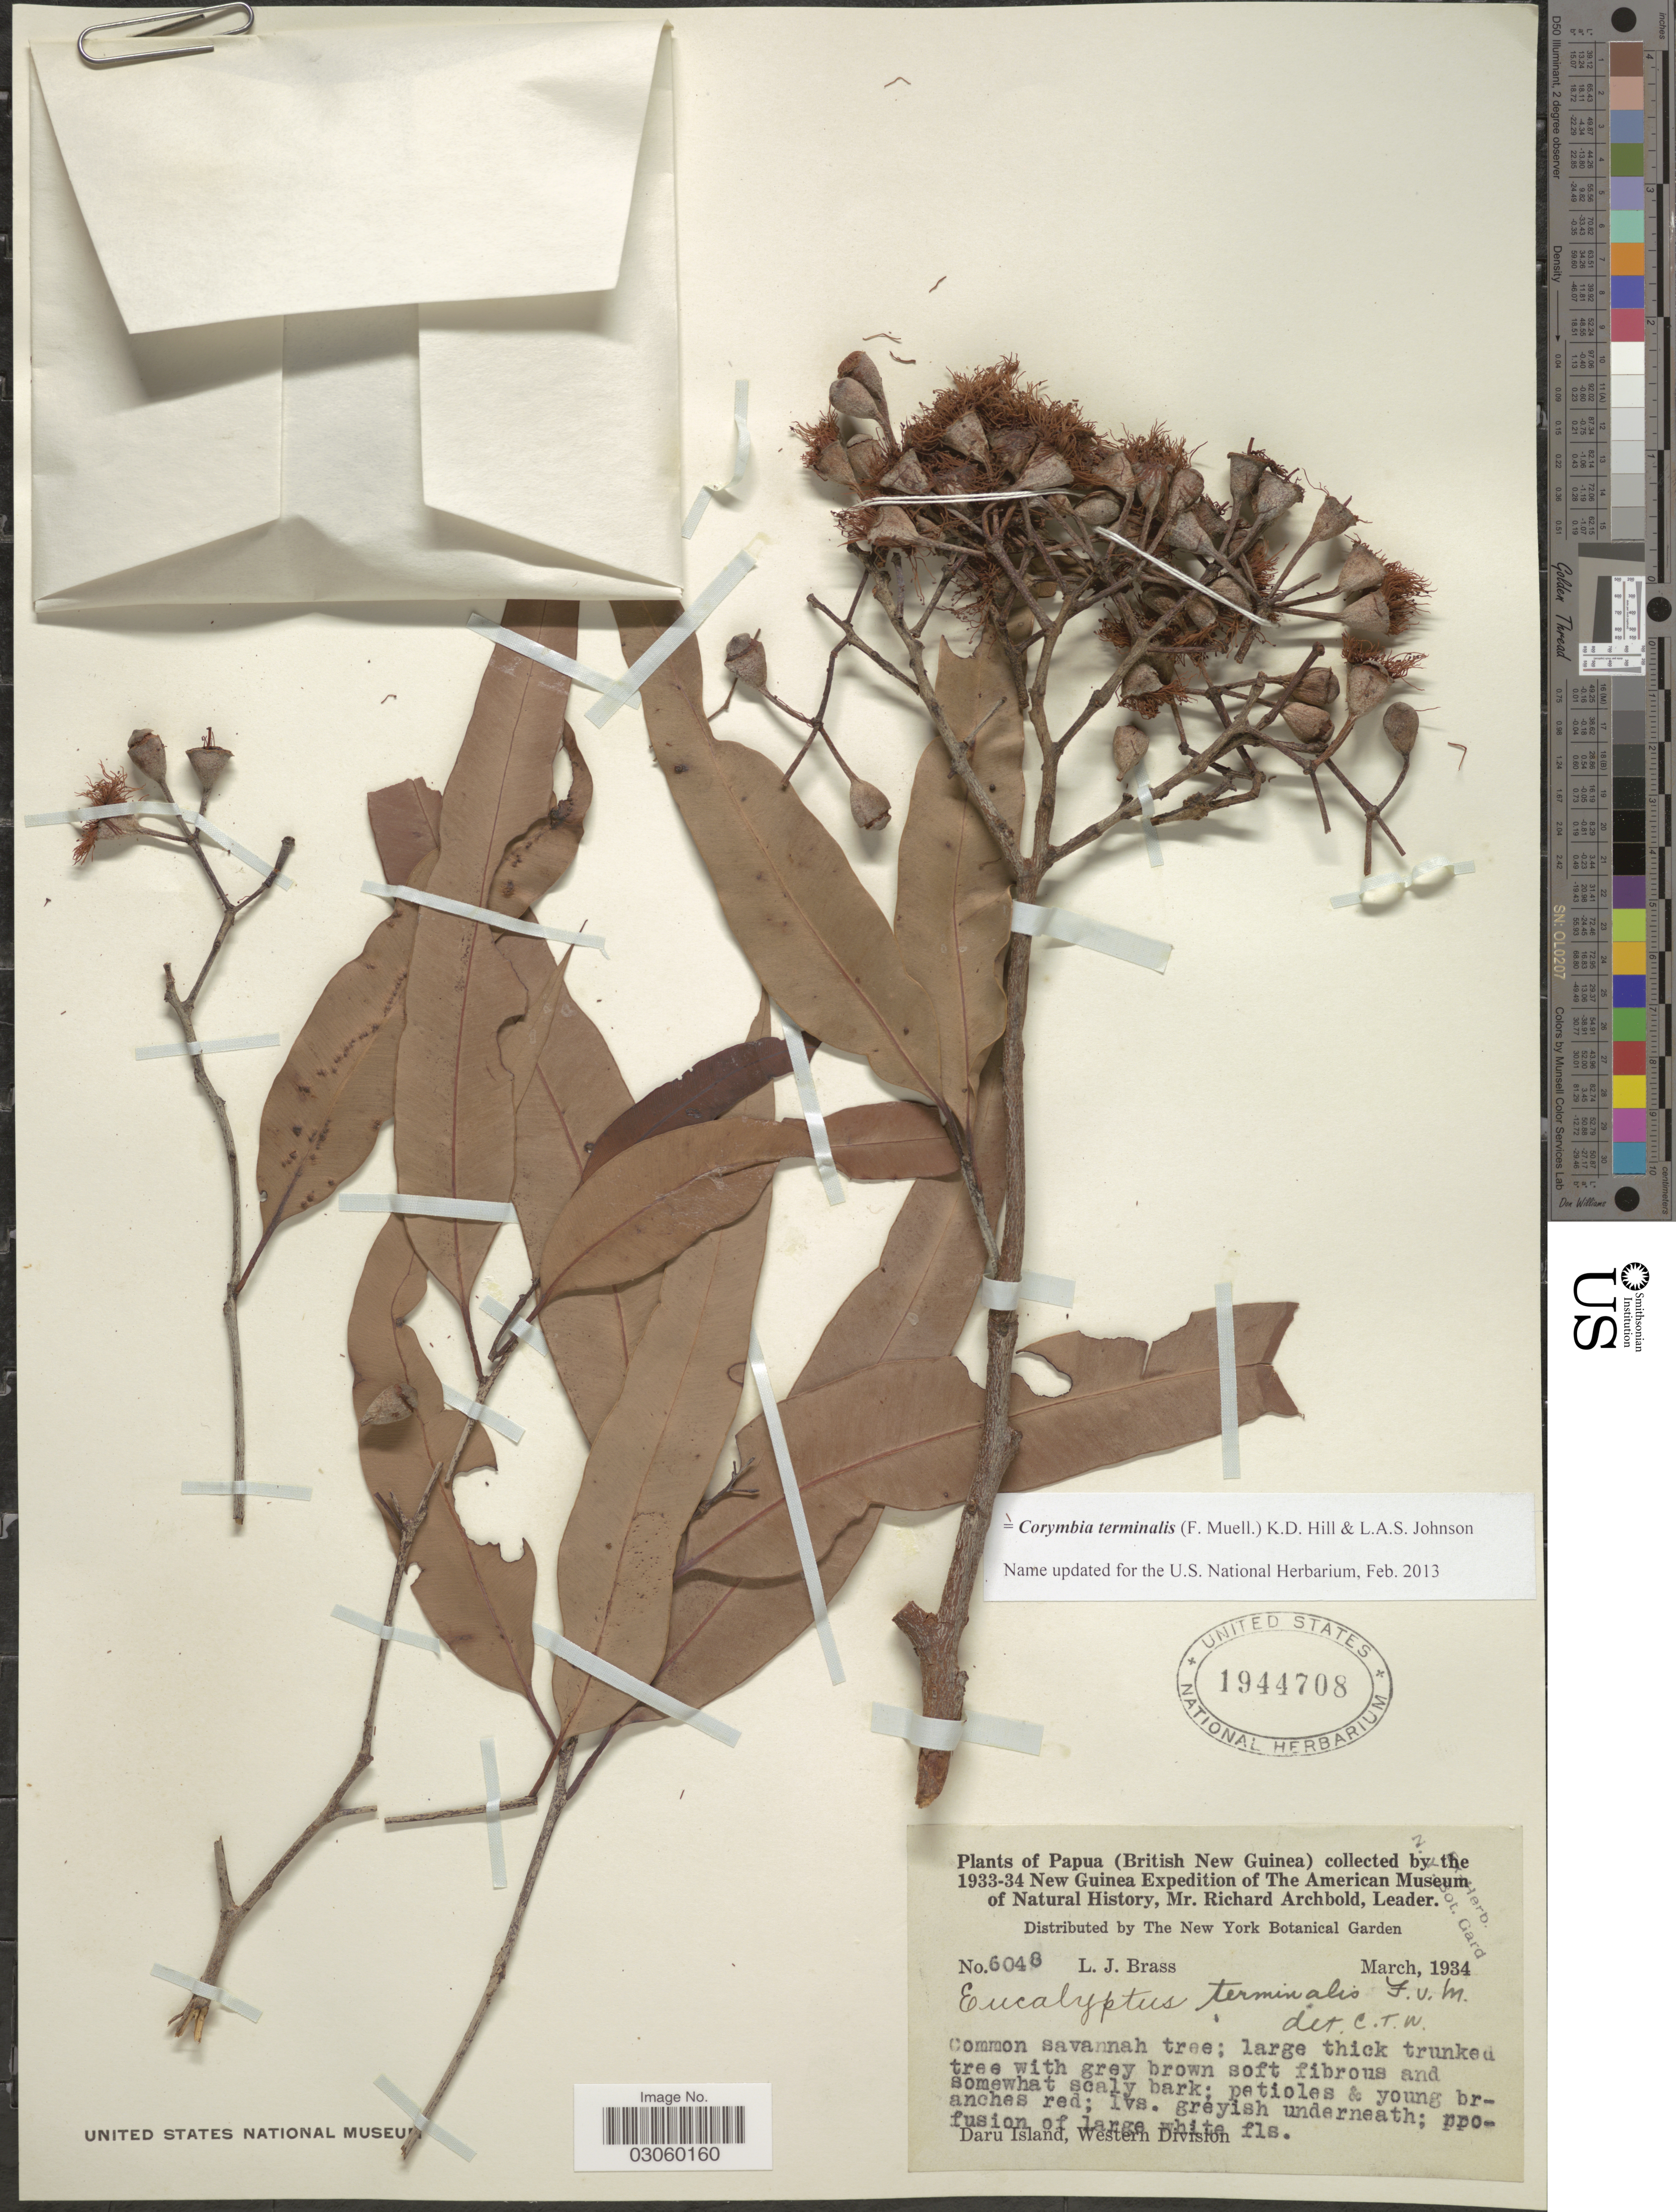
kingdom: Plantae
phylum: Tracheophyta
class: Magnoliopsida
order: Myrtales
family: Myrtaceae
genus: Corymbia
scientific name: Corymbia terminalis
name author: (F. Muell.) K.D. Hill & L.A.S. Johnson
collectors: L. J. Brass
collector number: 6048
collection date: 1934-03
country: Papua New Guinea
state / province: Manus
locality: Papua (British New Guinea). Daru Island, Western Division.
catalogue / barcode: US 1944708